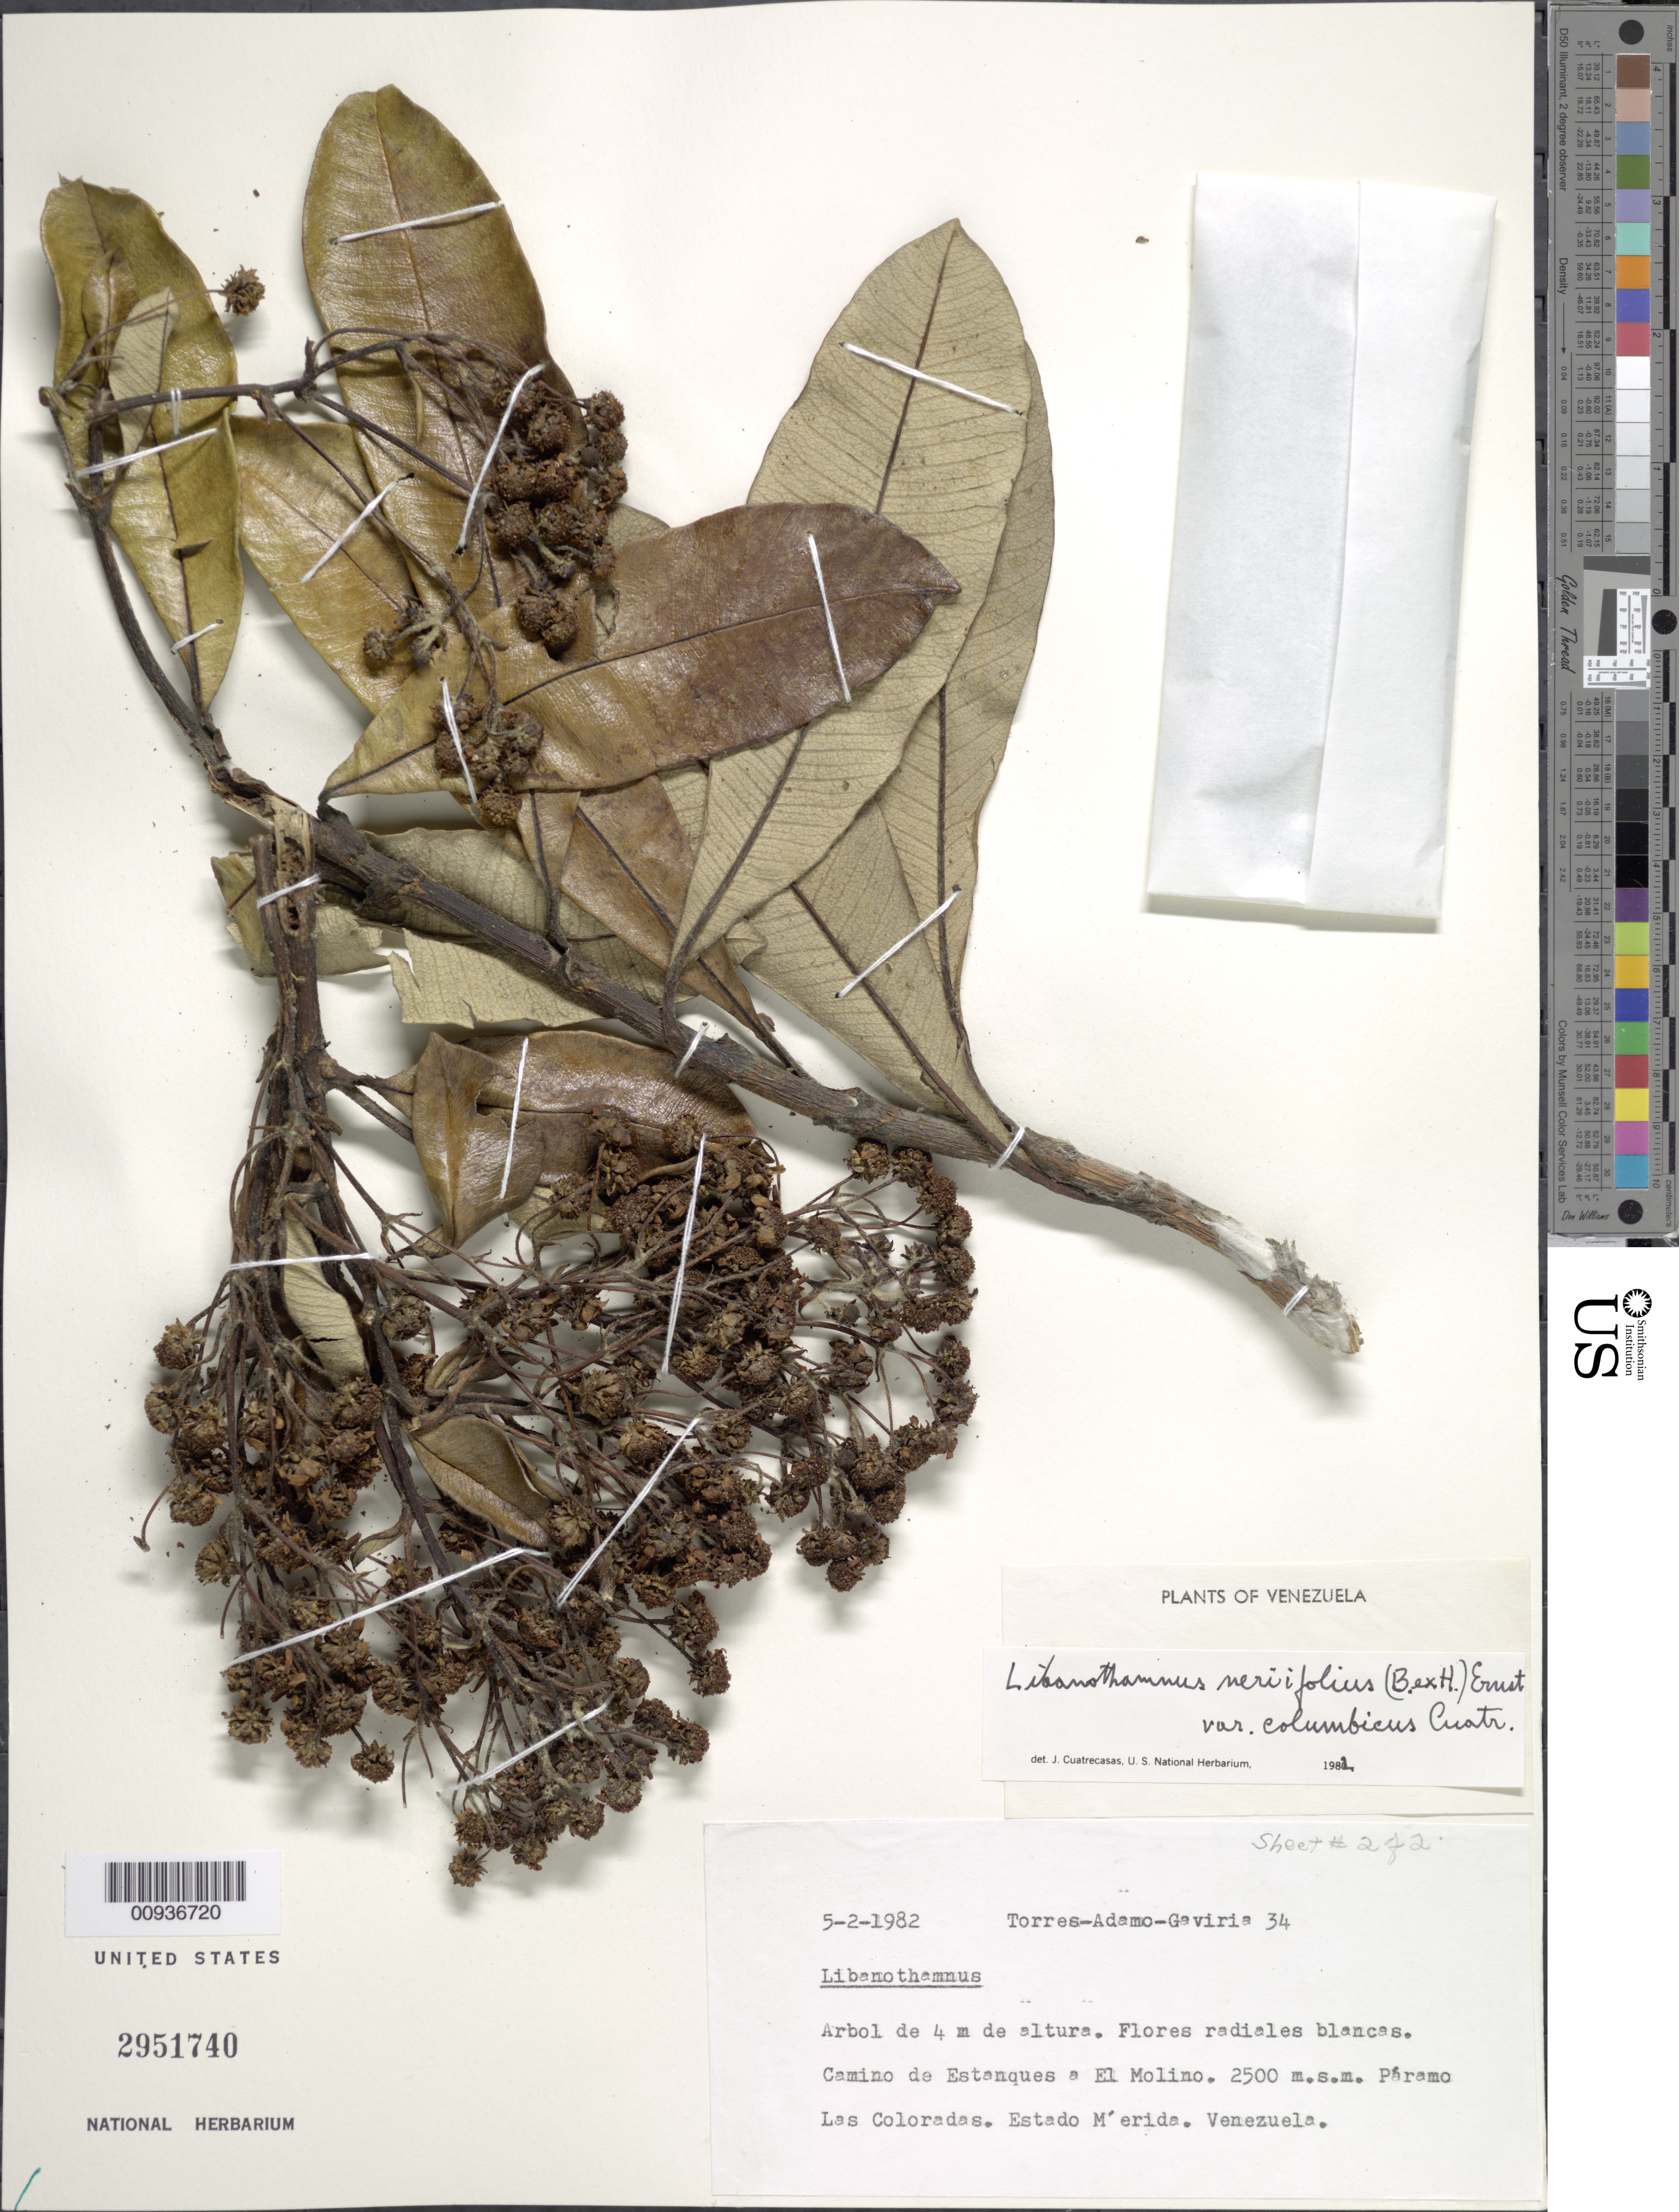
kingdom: Plantae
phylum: Tracheophyta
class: Magnoliopsida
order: Asterales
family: Asteraceae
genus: Libanothamnus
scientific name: Libanothamnus neriifolius var. columbicus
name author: (Cuatrec.) Cuatrec.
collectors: -. Torres, G. Adamo & Gaviria, --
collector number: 34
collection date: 1982-02-05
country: Venezuela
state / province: Mérida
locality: Camino de Estanques, El Molino, Paramo Las Coloradas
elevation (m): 2500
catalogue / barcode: US 2951740